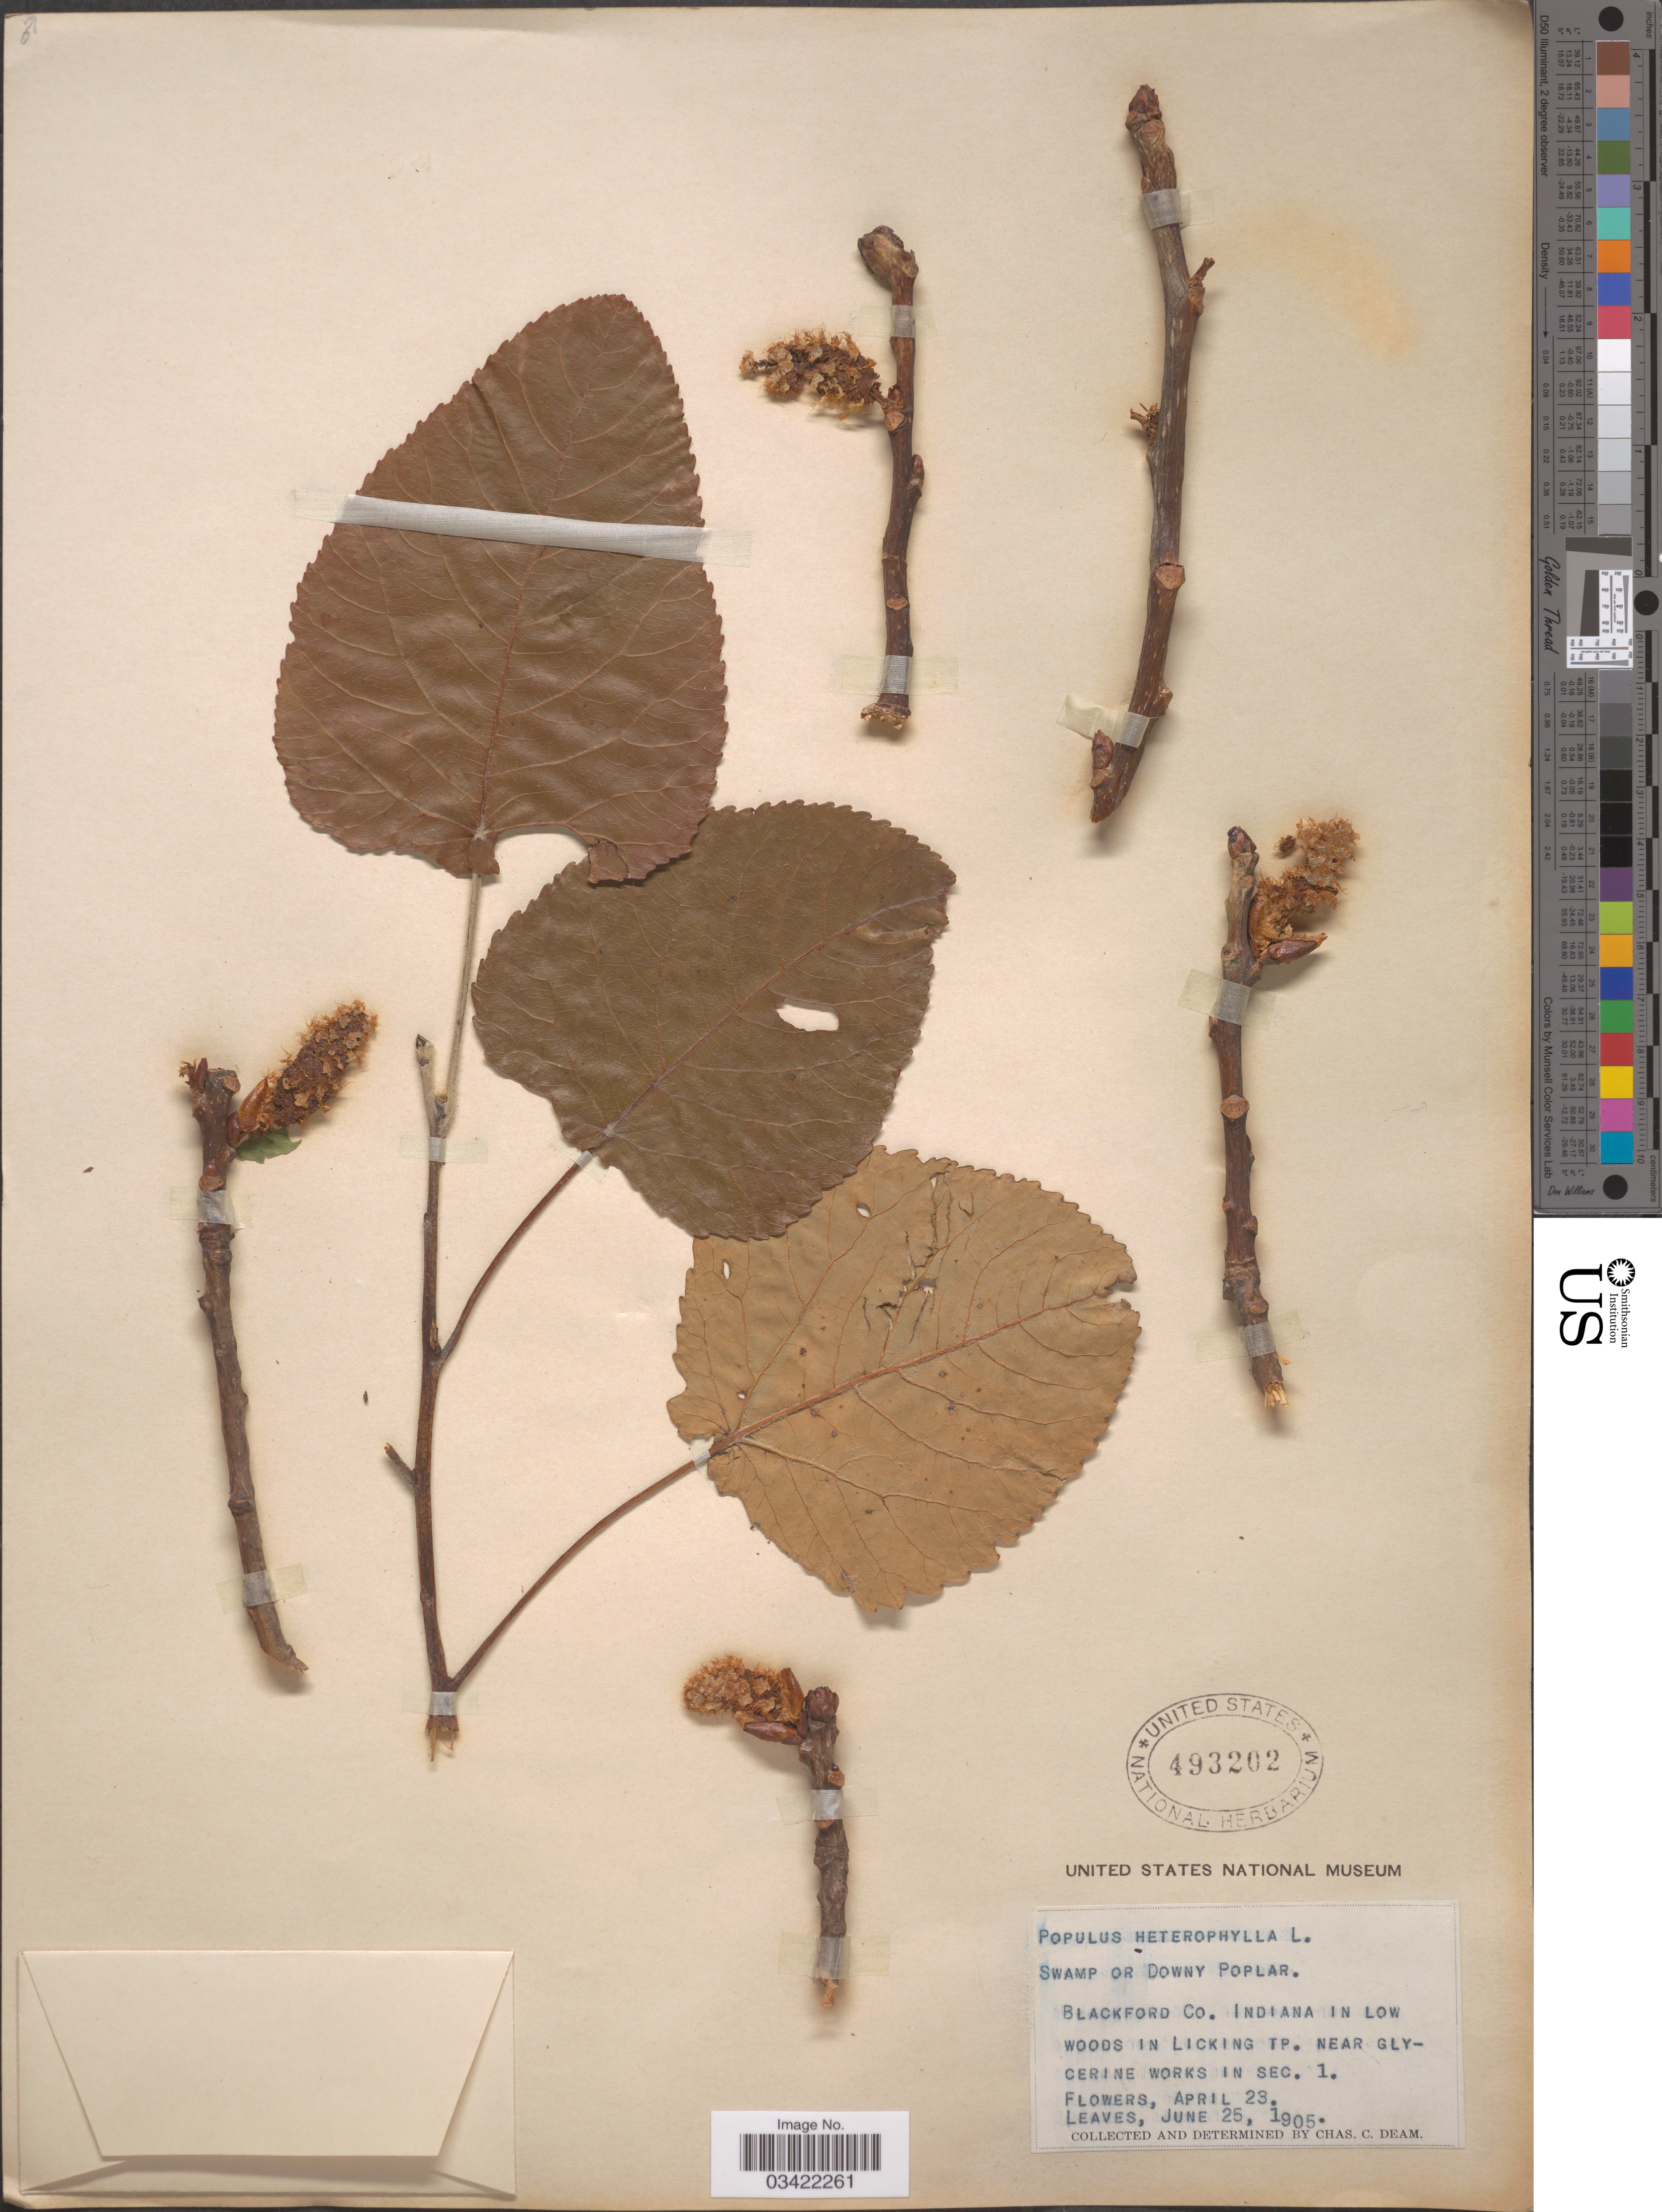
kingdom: Plantae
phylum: Tracheophyta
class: Magnoliopsida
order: Malpighiales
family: Salicaceae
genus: Populus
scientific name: Populus heterophylla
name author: L.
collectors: C. C. Deam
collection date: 1905-04-23/1905-06-25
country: United States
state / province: Indiana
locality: Blackford Co. Indiana in low woods in Licking Tp. near Glycerine works in Sec. 1.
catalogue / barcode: US 493202